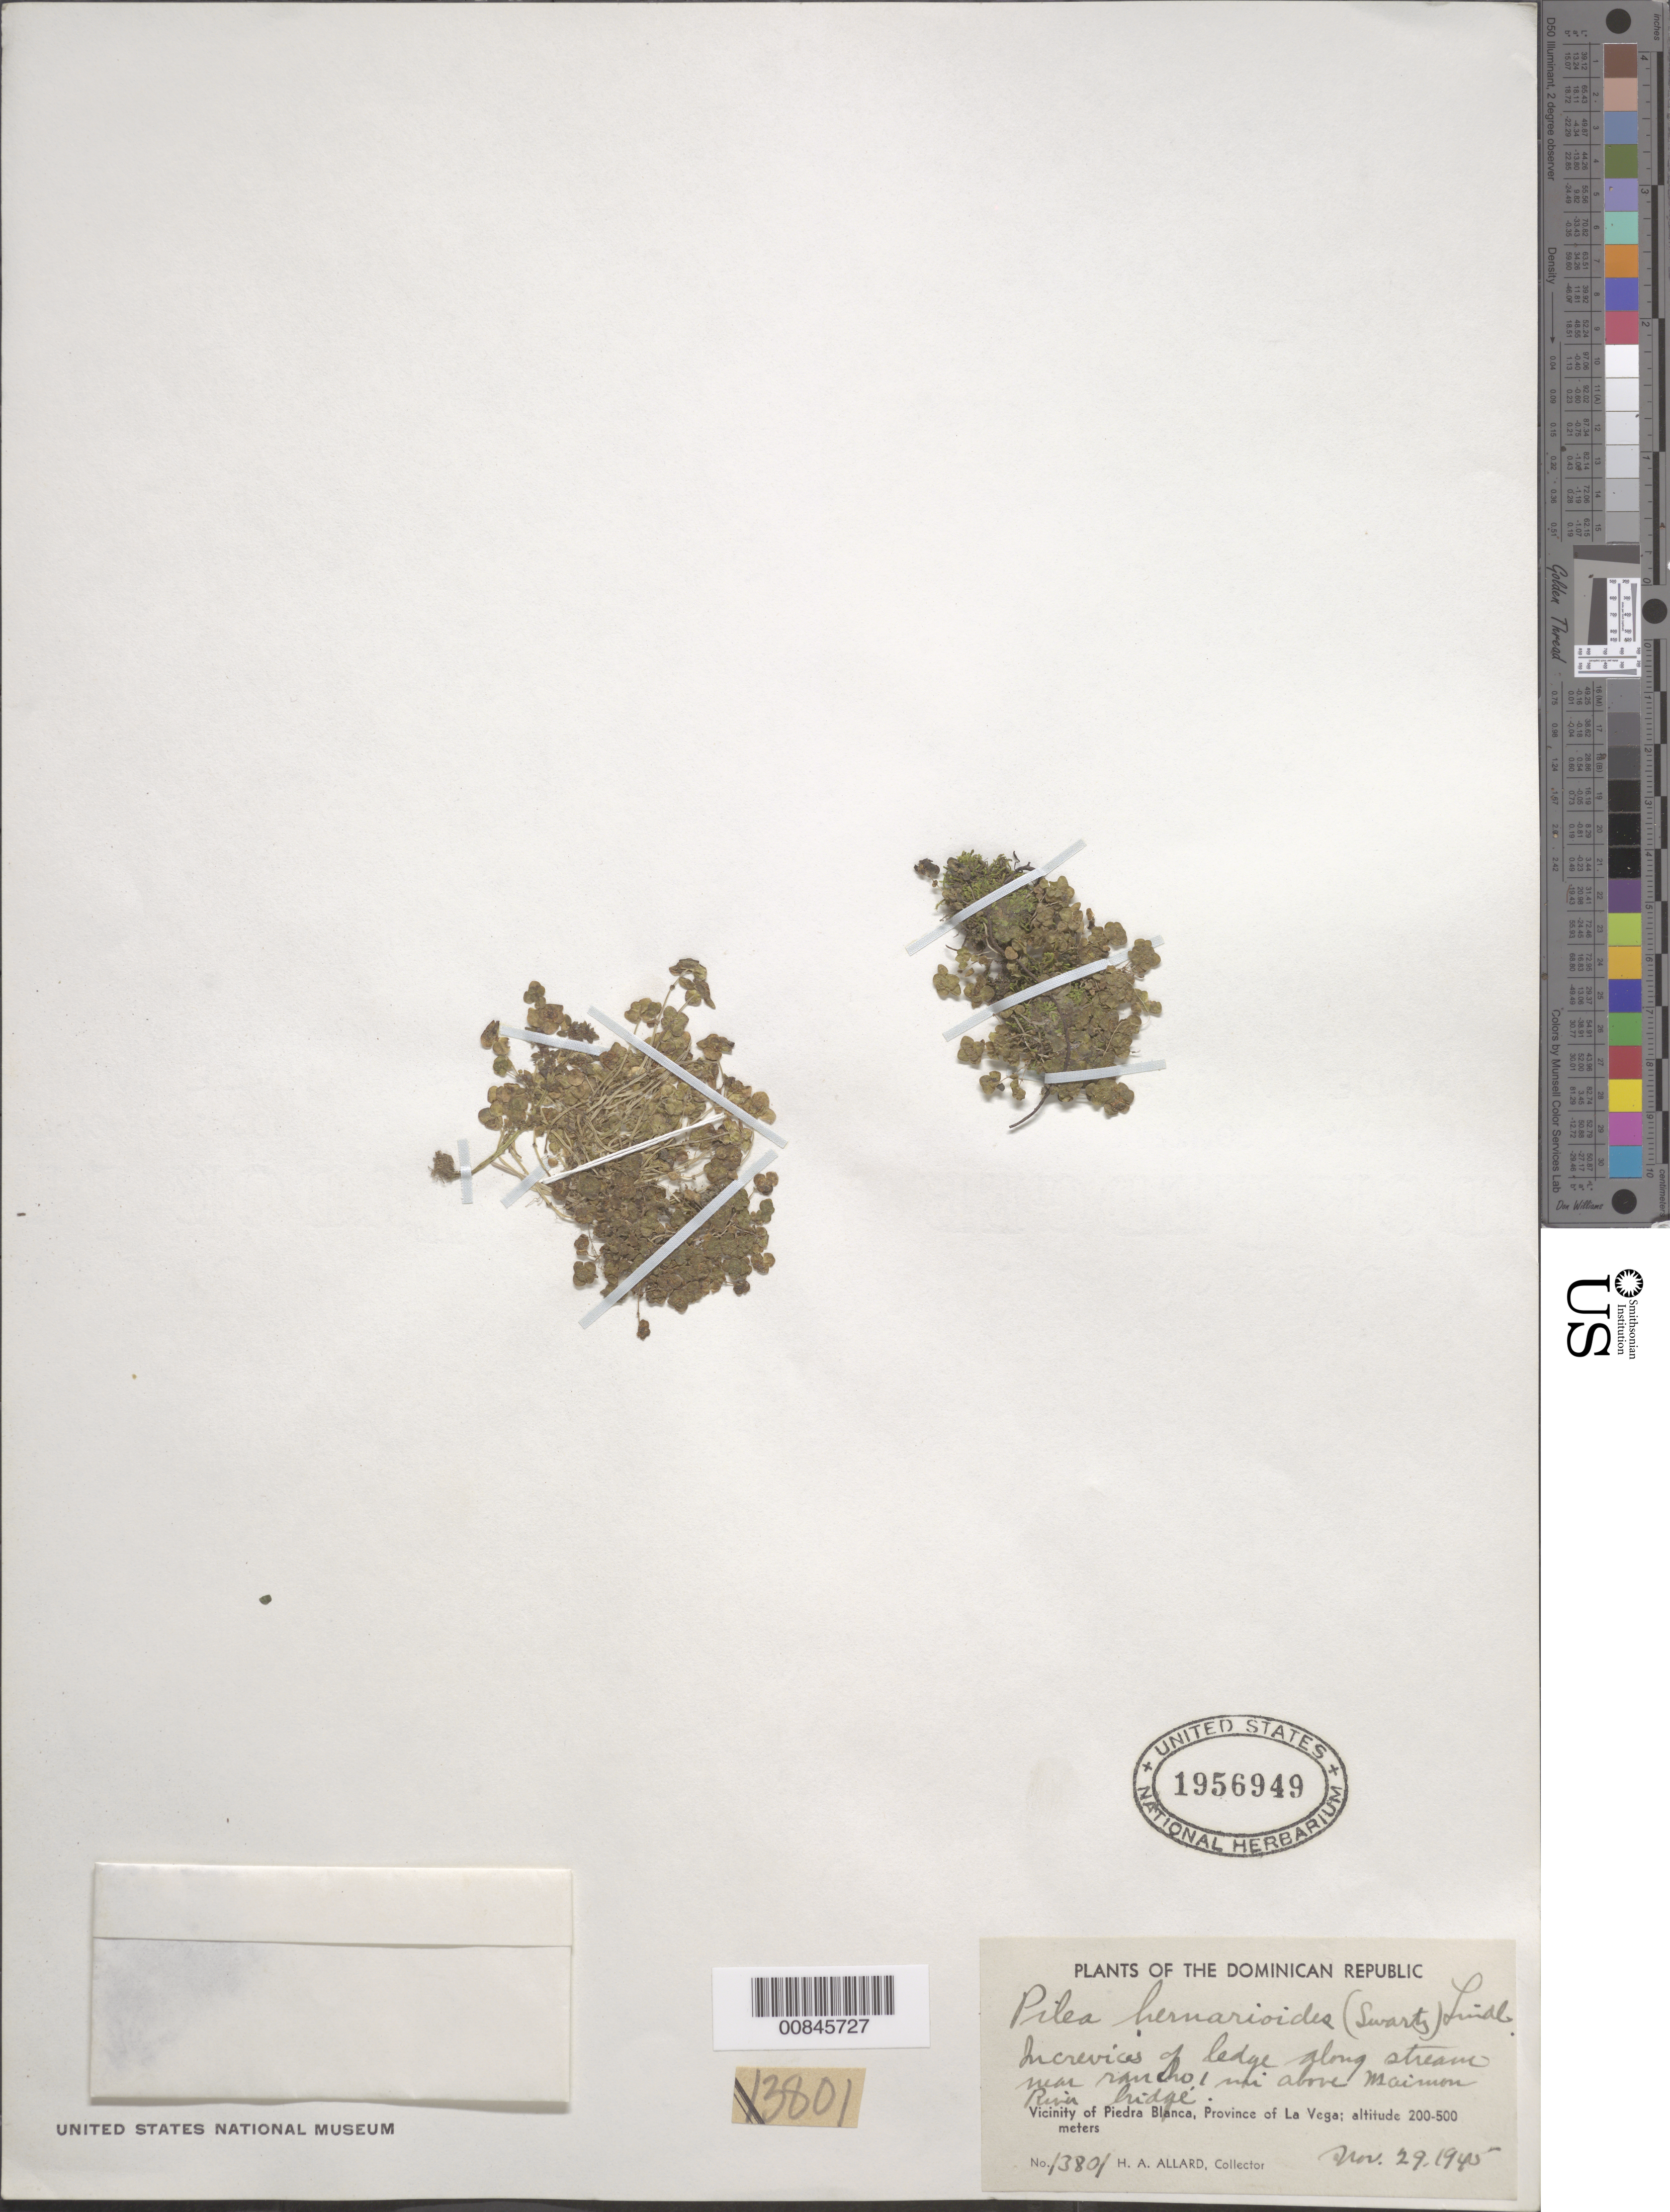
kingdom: Plantae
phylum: Tracheophyta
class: Magnoliopsida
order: Rosales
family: Urticaceae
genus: Pilea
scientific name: Pilea herniarioides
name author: (Sw.) Lindl.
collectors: H. A. Allard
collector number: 13801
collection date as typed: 29 Nov 1945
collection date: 1945-11-29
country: Dominican Republic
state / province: La Vega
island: Hispaniola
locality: Ledge along stream near rancho 1 mi. above Maimon River bridge. Vicinity of Piedra Blanca.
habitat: In crevices of ledge along stream.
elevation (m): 200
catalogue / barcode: US 1956949